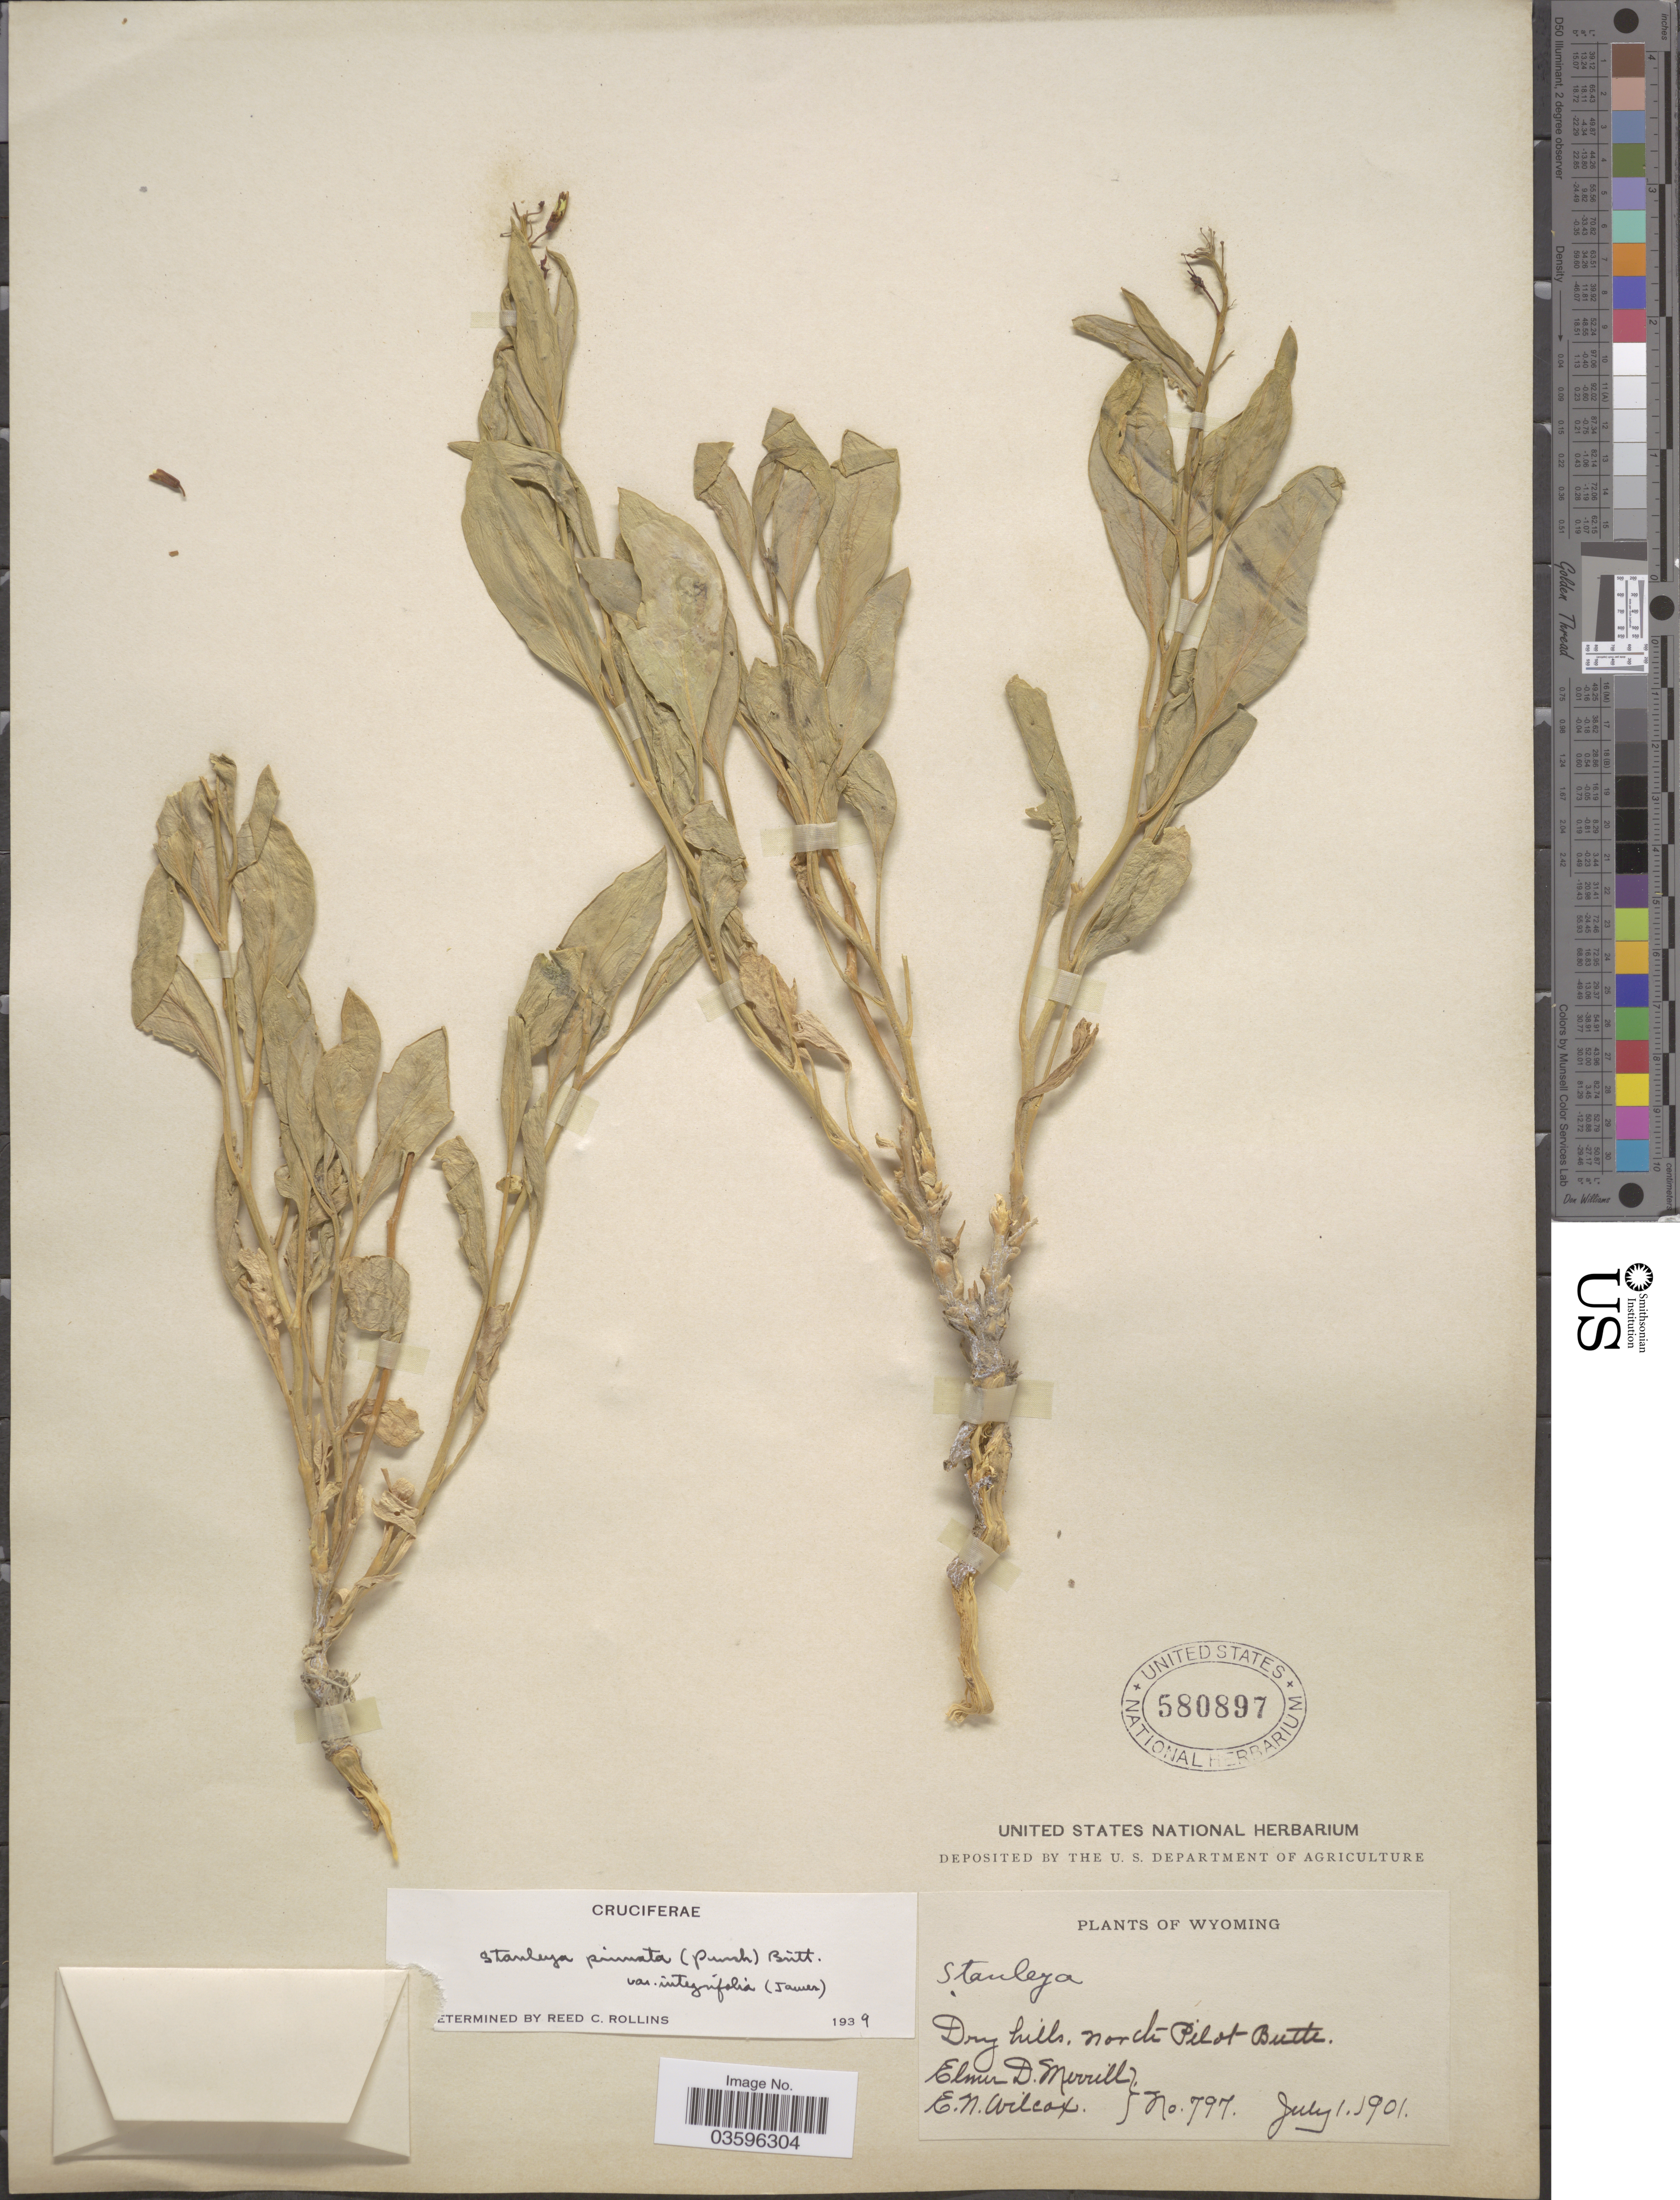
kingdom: Plantae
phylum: Tracheophyta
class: Magnoliopsida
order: Brassicales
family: Brassicaceae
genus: Stanleya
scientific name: Stanleya pinnata var. integrifolia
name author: (E. James) Rollins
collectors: E. D. Merrill & E. Wilcox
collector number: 797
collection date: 1901-07-01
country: United States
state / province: Wyoming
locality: North Pilot Butte.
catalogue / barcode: US 580897